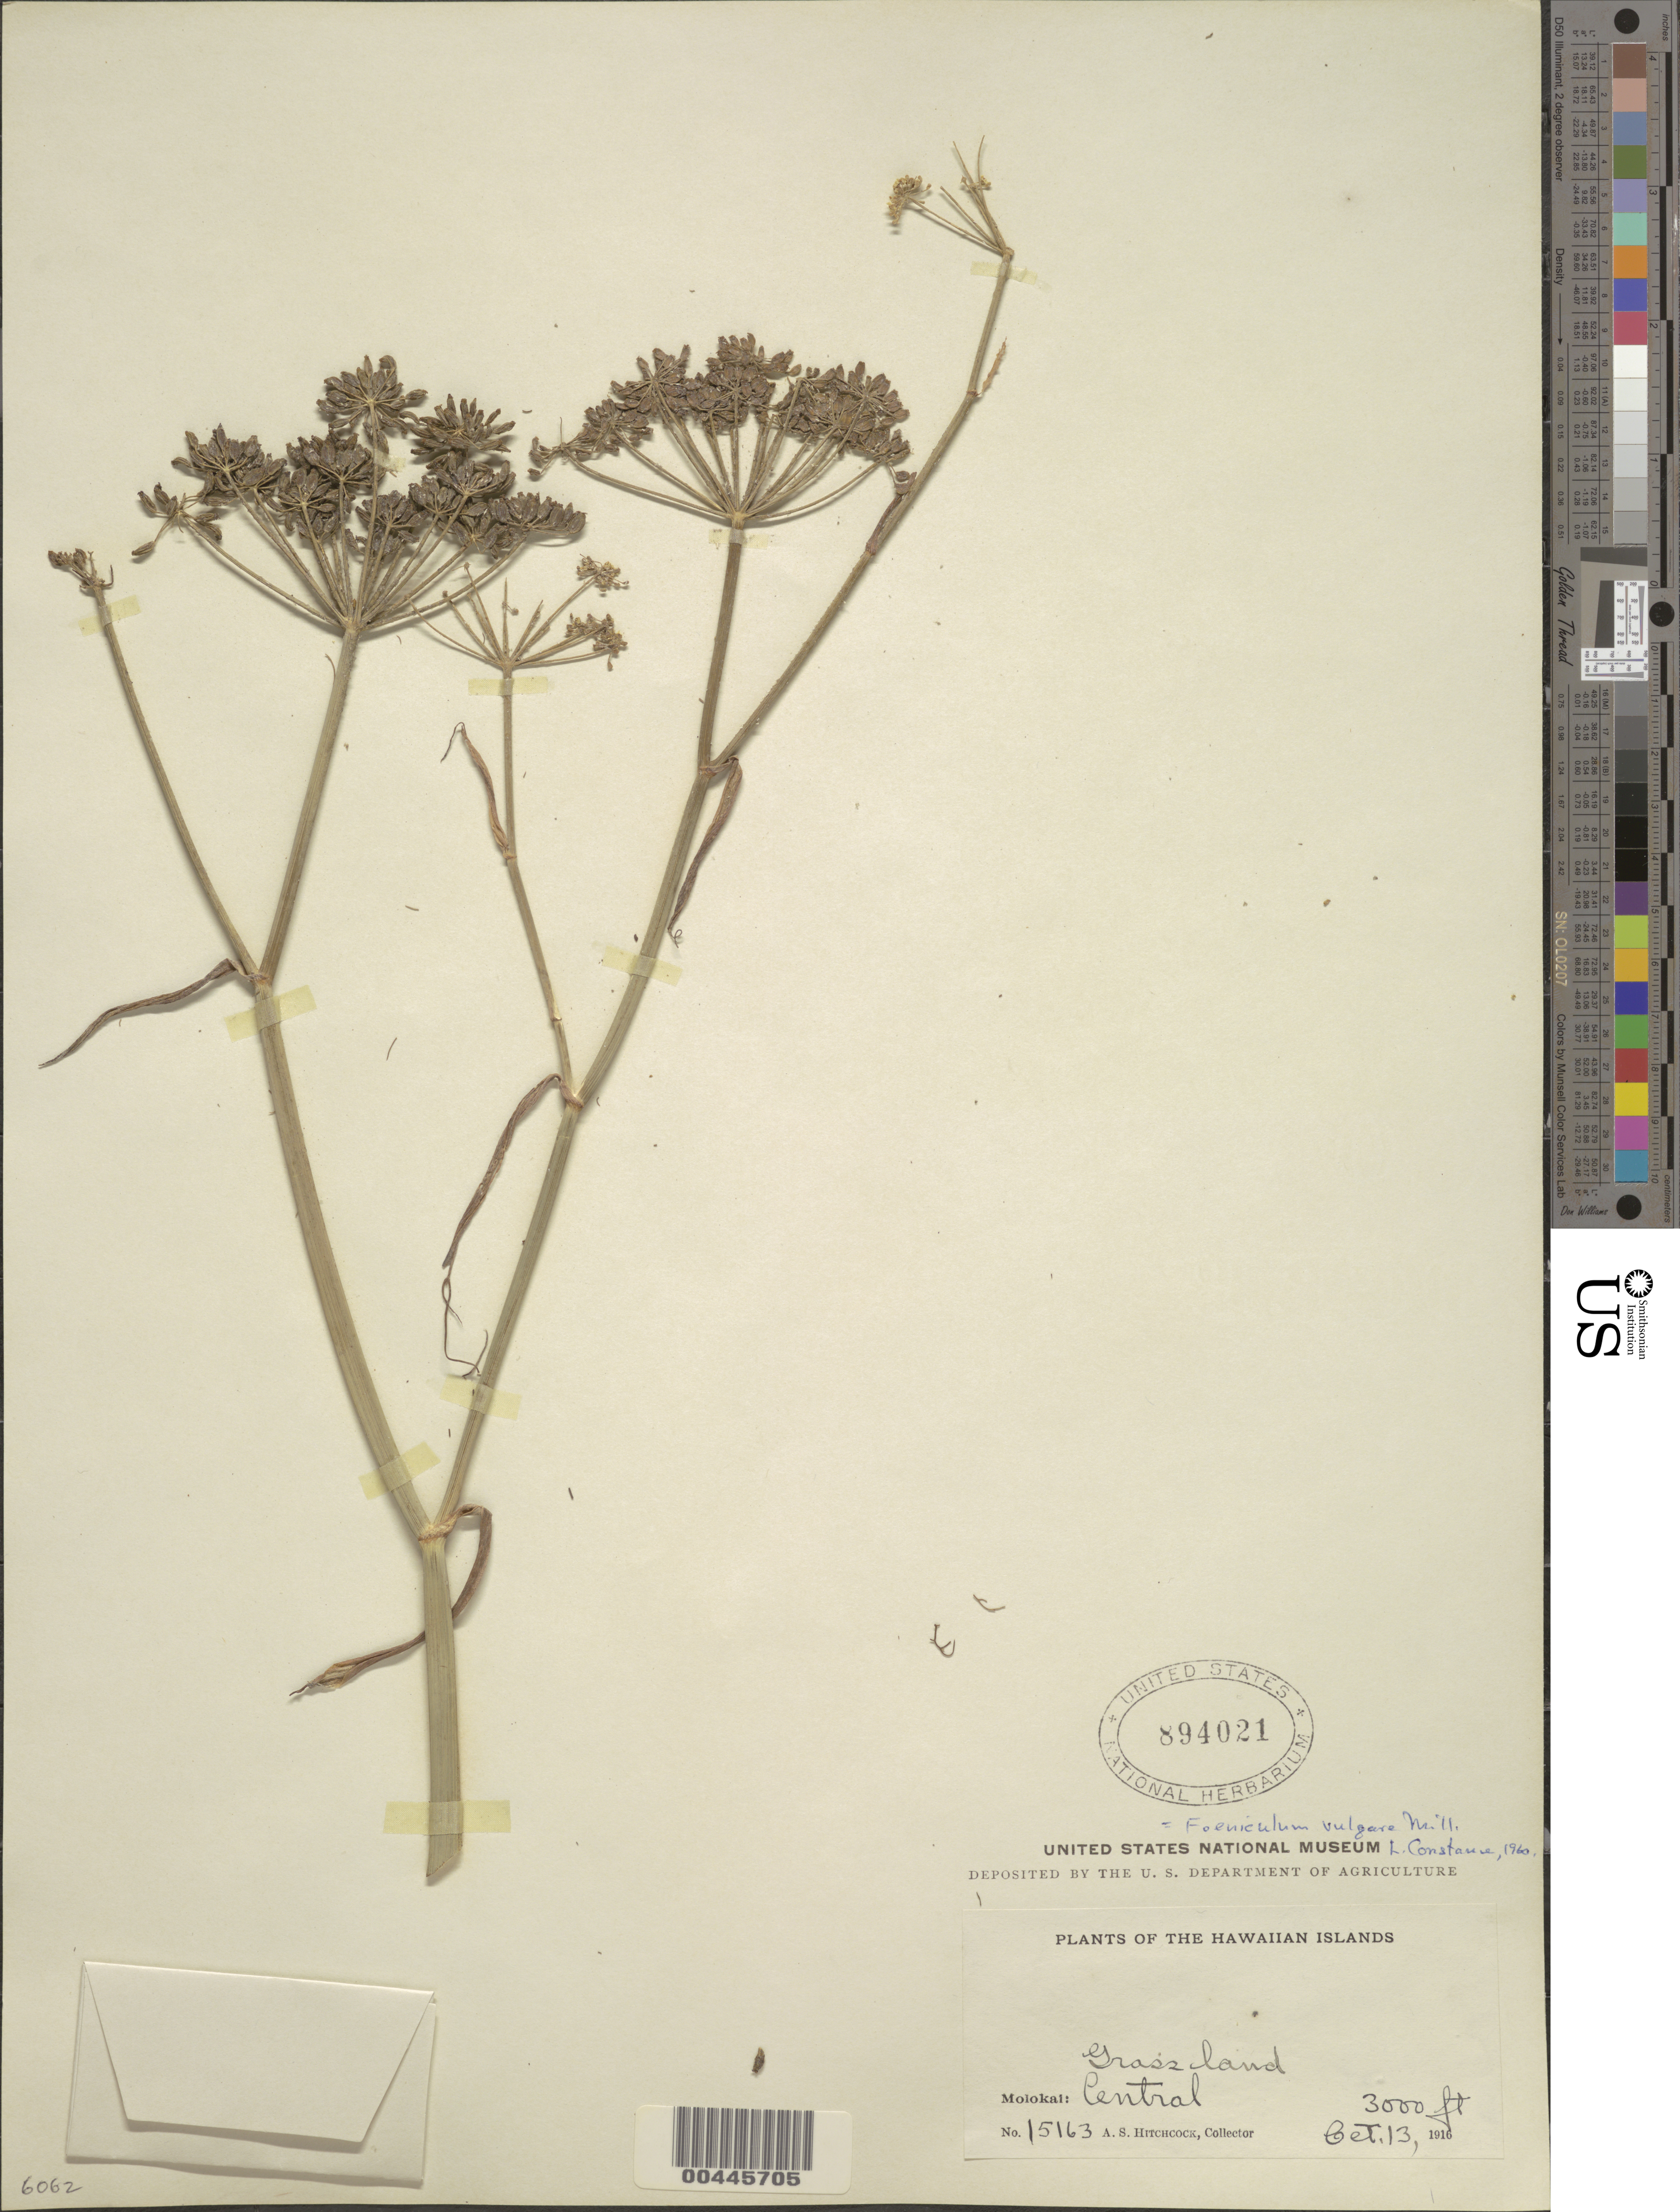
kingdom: Plantae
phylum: Tracheophyta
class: Magnoliopsida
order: Apiales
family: Apiaceae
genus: Foeniculum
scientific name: Foeniculum vulgare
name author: Mill.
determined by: Constance, L., (UC), University of California Berkeley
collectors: A. S. Hitchcock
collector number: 15163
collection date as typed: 13 Oct 1916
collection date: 1916-10-13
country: United States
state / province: Hawaii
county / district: Maui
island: Moloka'i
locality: Central Molokai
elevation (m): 914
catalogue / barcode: US 894021